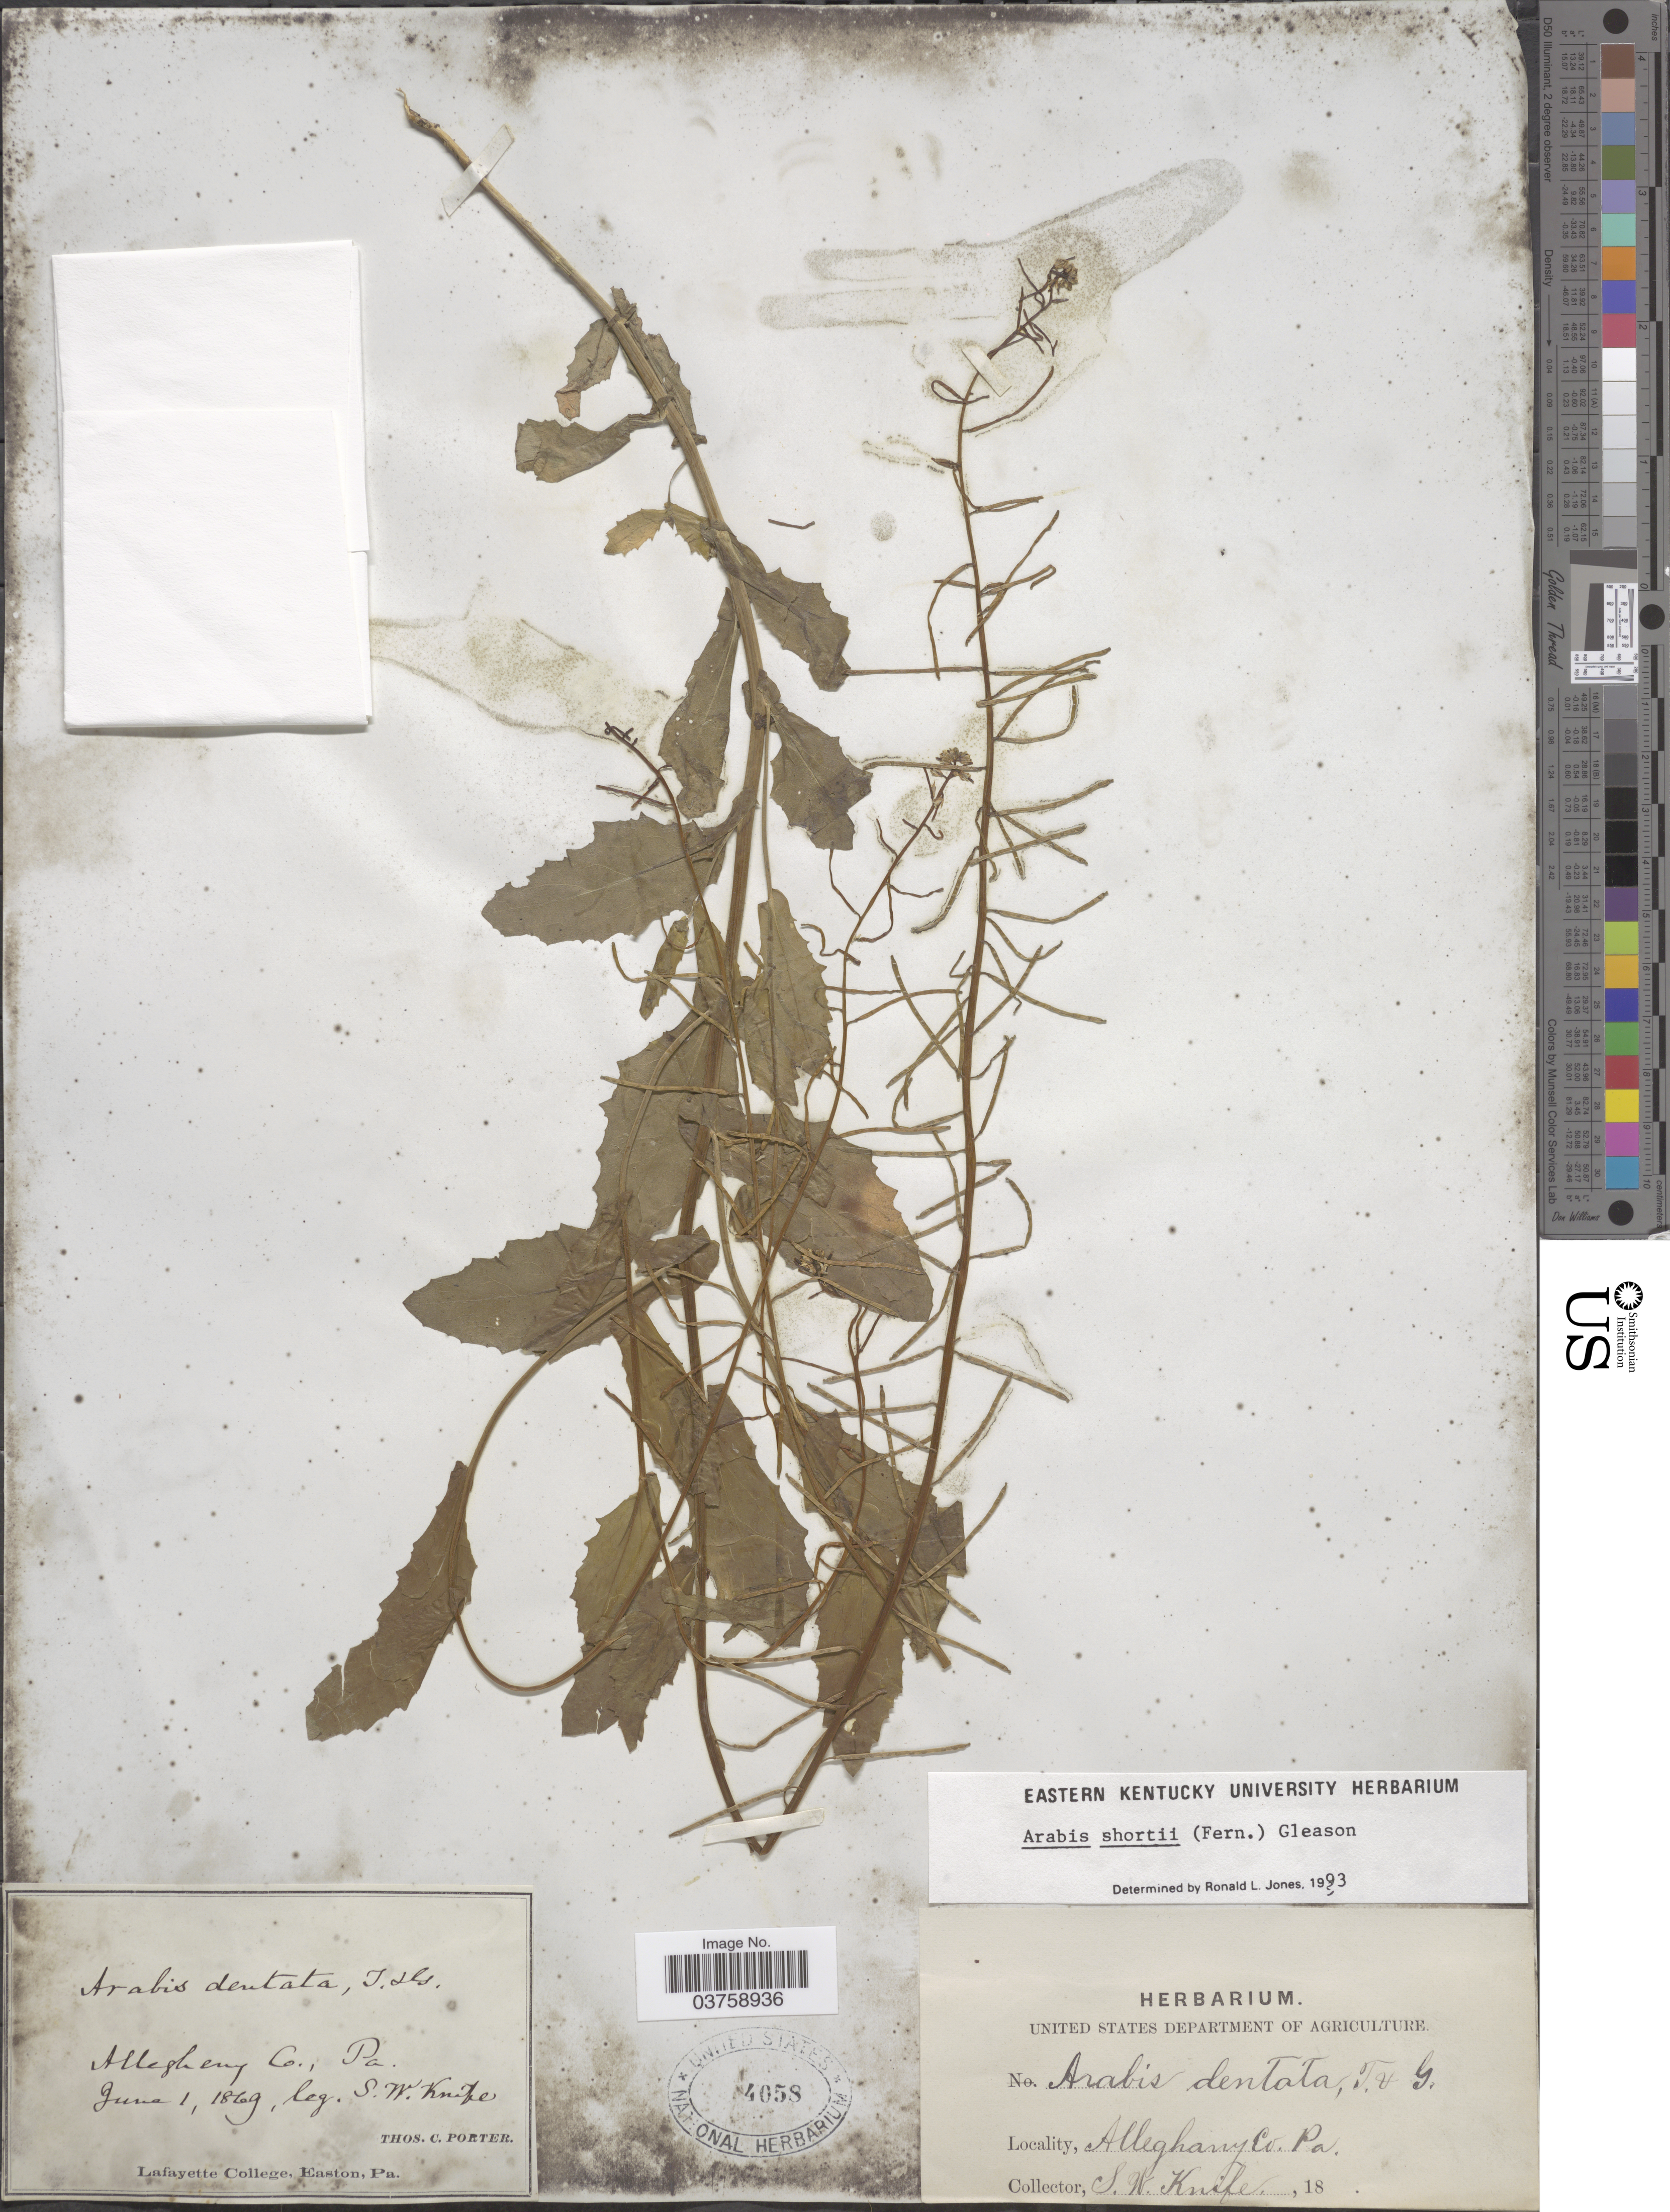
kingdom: Plantae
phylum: Tracheophyta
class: Magnoliopsida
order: Brassicales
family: Brassicaceae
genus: Arabis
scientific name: Arabis shortii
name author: (Fernald) Gleason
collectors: S. Knife & T. Porter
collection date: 1869-06-01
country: United States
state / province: Pennsylvania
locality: Allegheny Co.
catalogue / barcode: US 4058